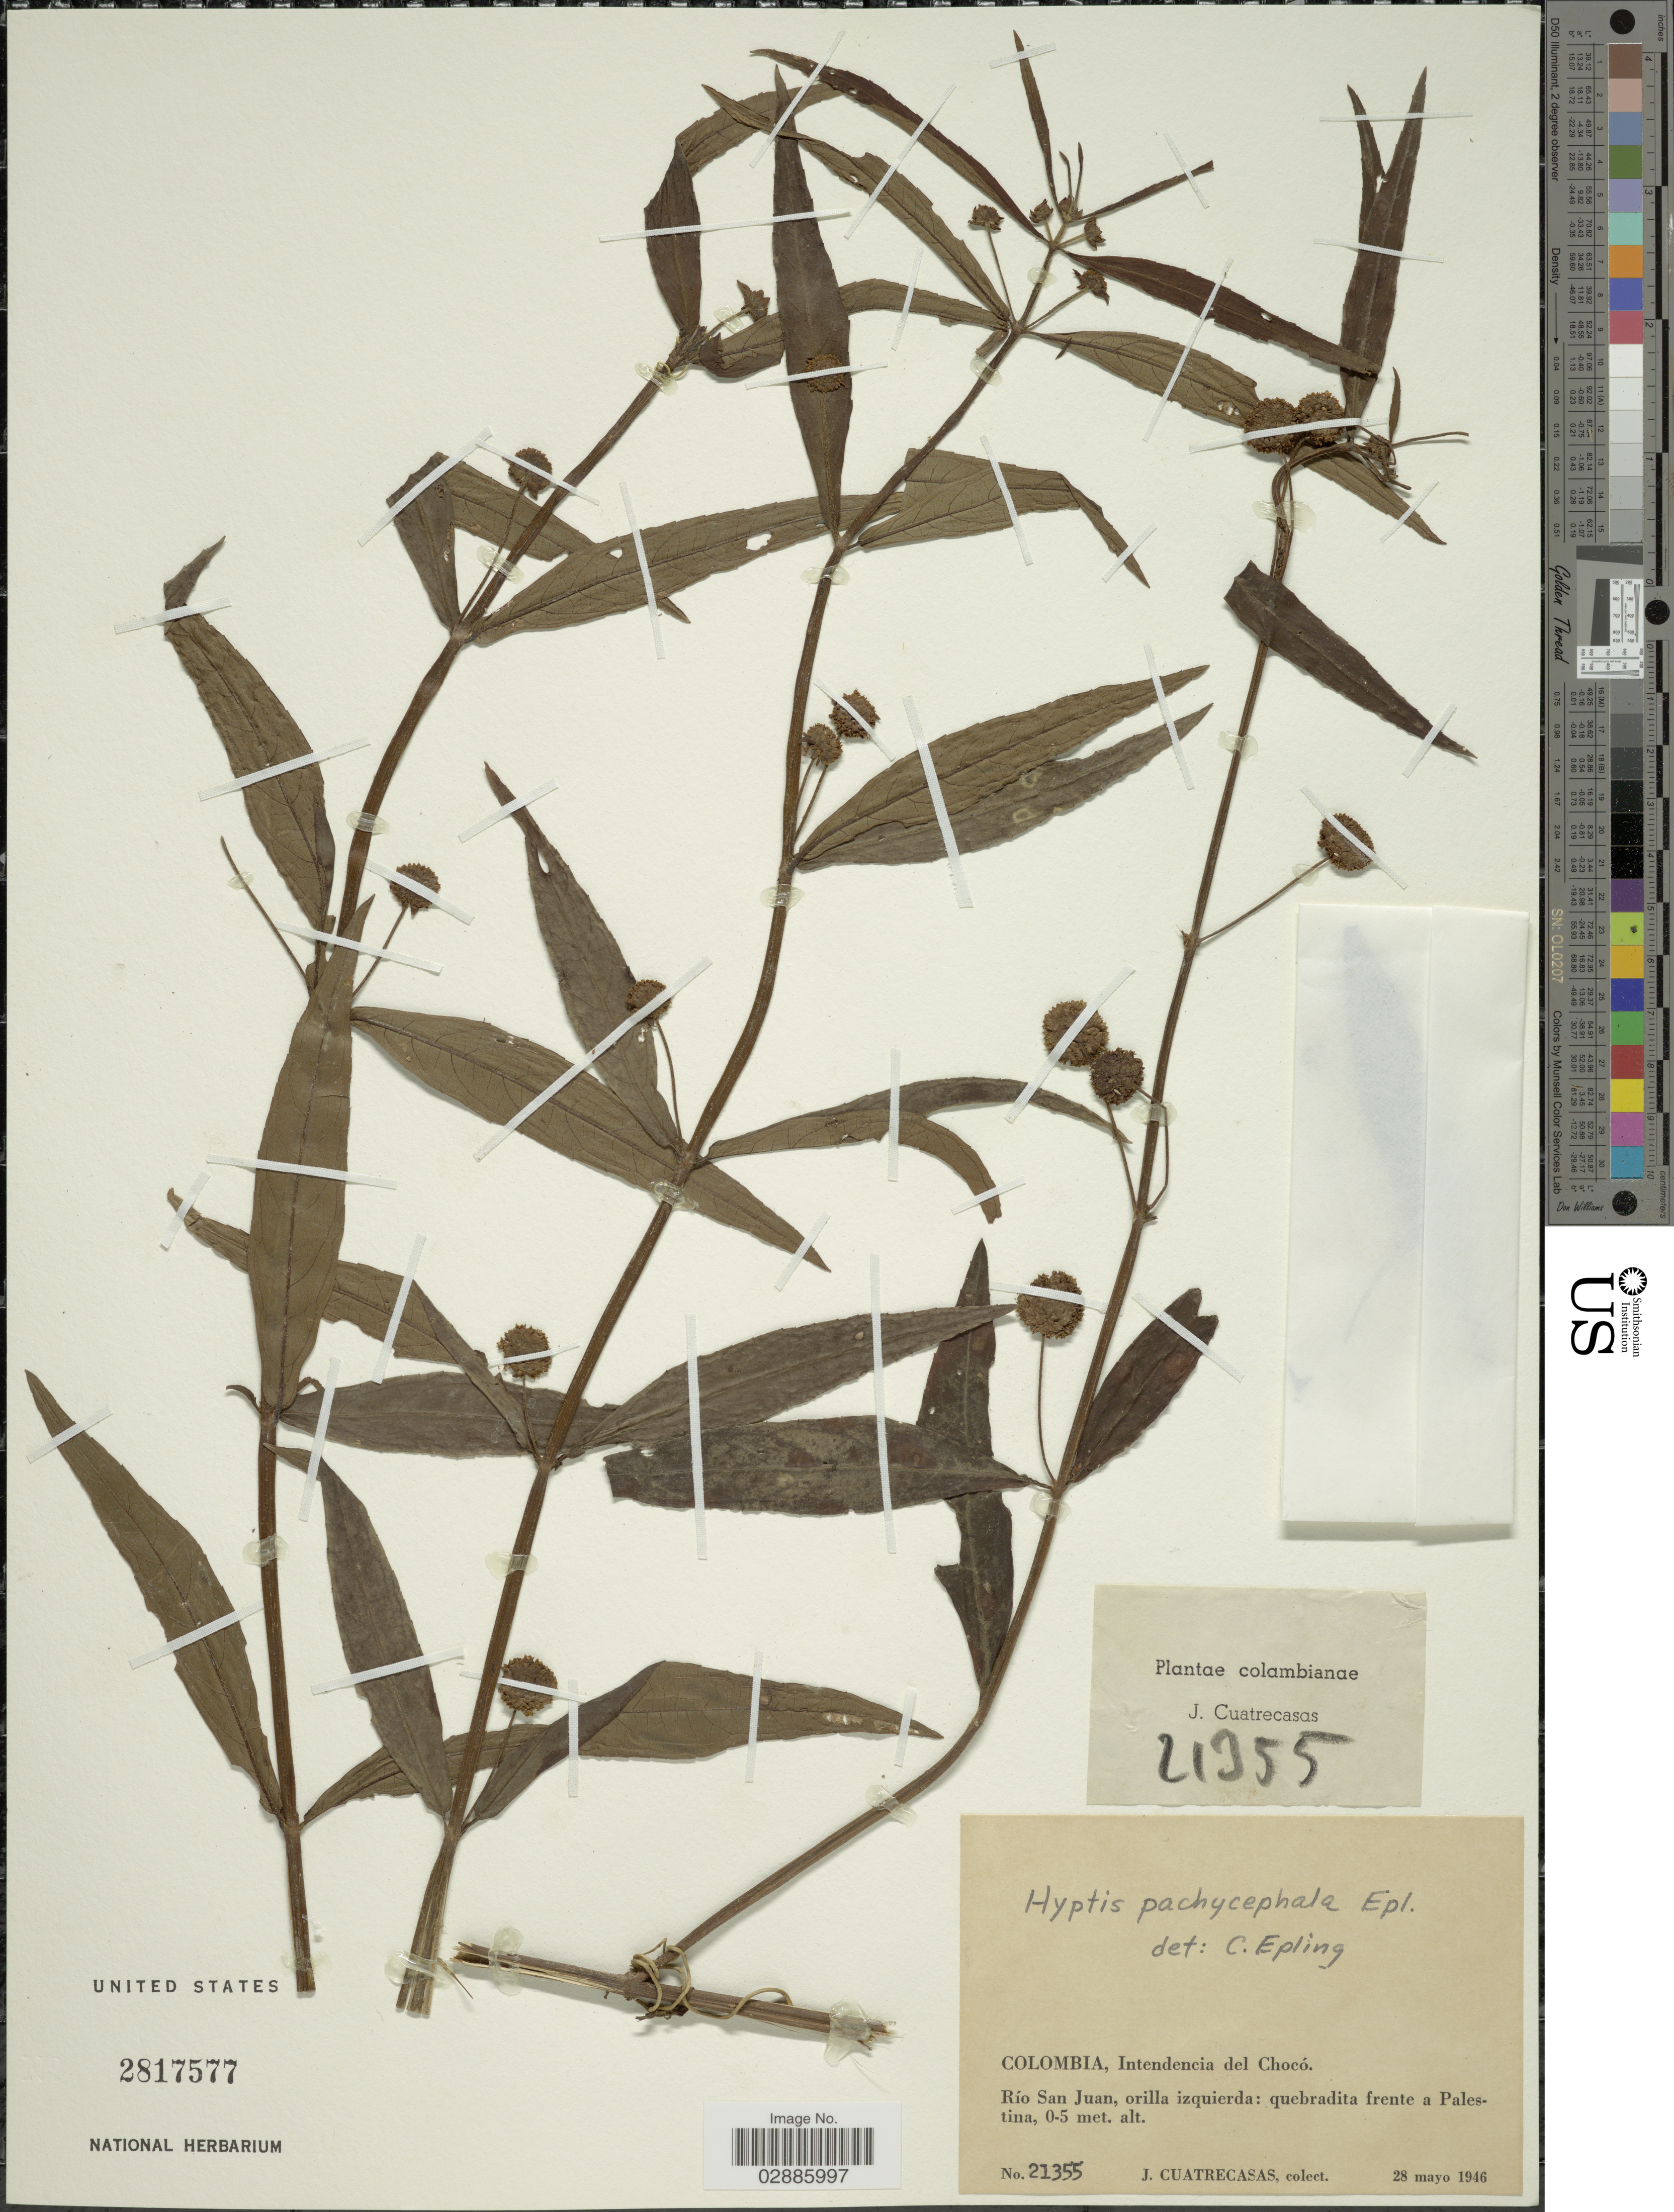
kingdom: Plantae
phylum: Tracheophyta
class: Magnoliopsida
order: Lamiales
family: Lamiaceae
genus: Hyptis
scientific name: Hyptis pachycephala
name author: Epling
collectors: J. Cuatrecasas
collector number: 21355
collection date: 1946-05-28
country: Colombia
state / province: Chocó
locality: Intendencia del Chocó, Río San Juan, orilla izqueirda: quebradita frente a Palestina.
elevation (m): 0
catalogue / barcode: US 2817577